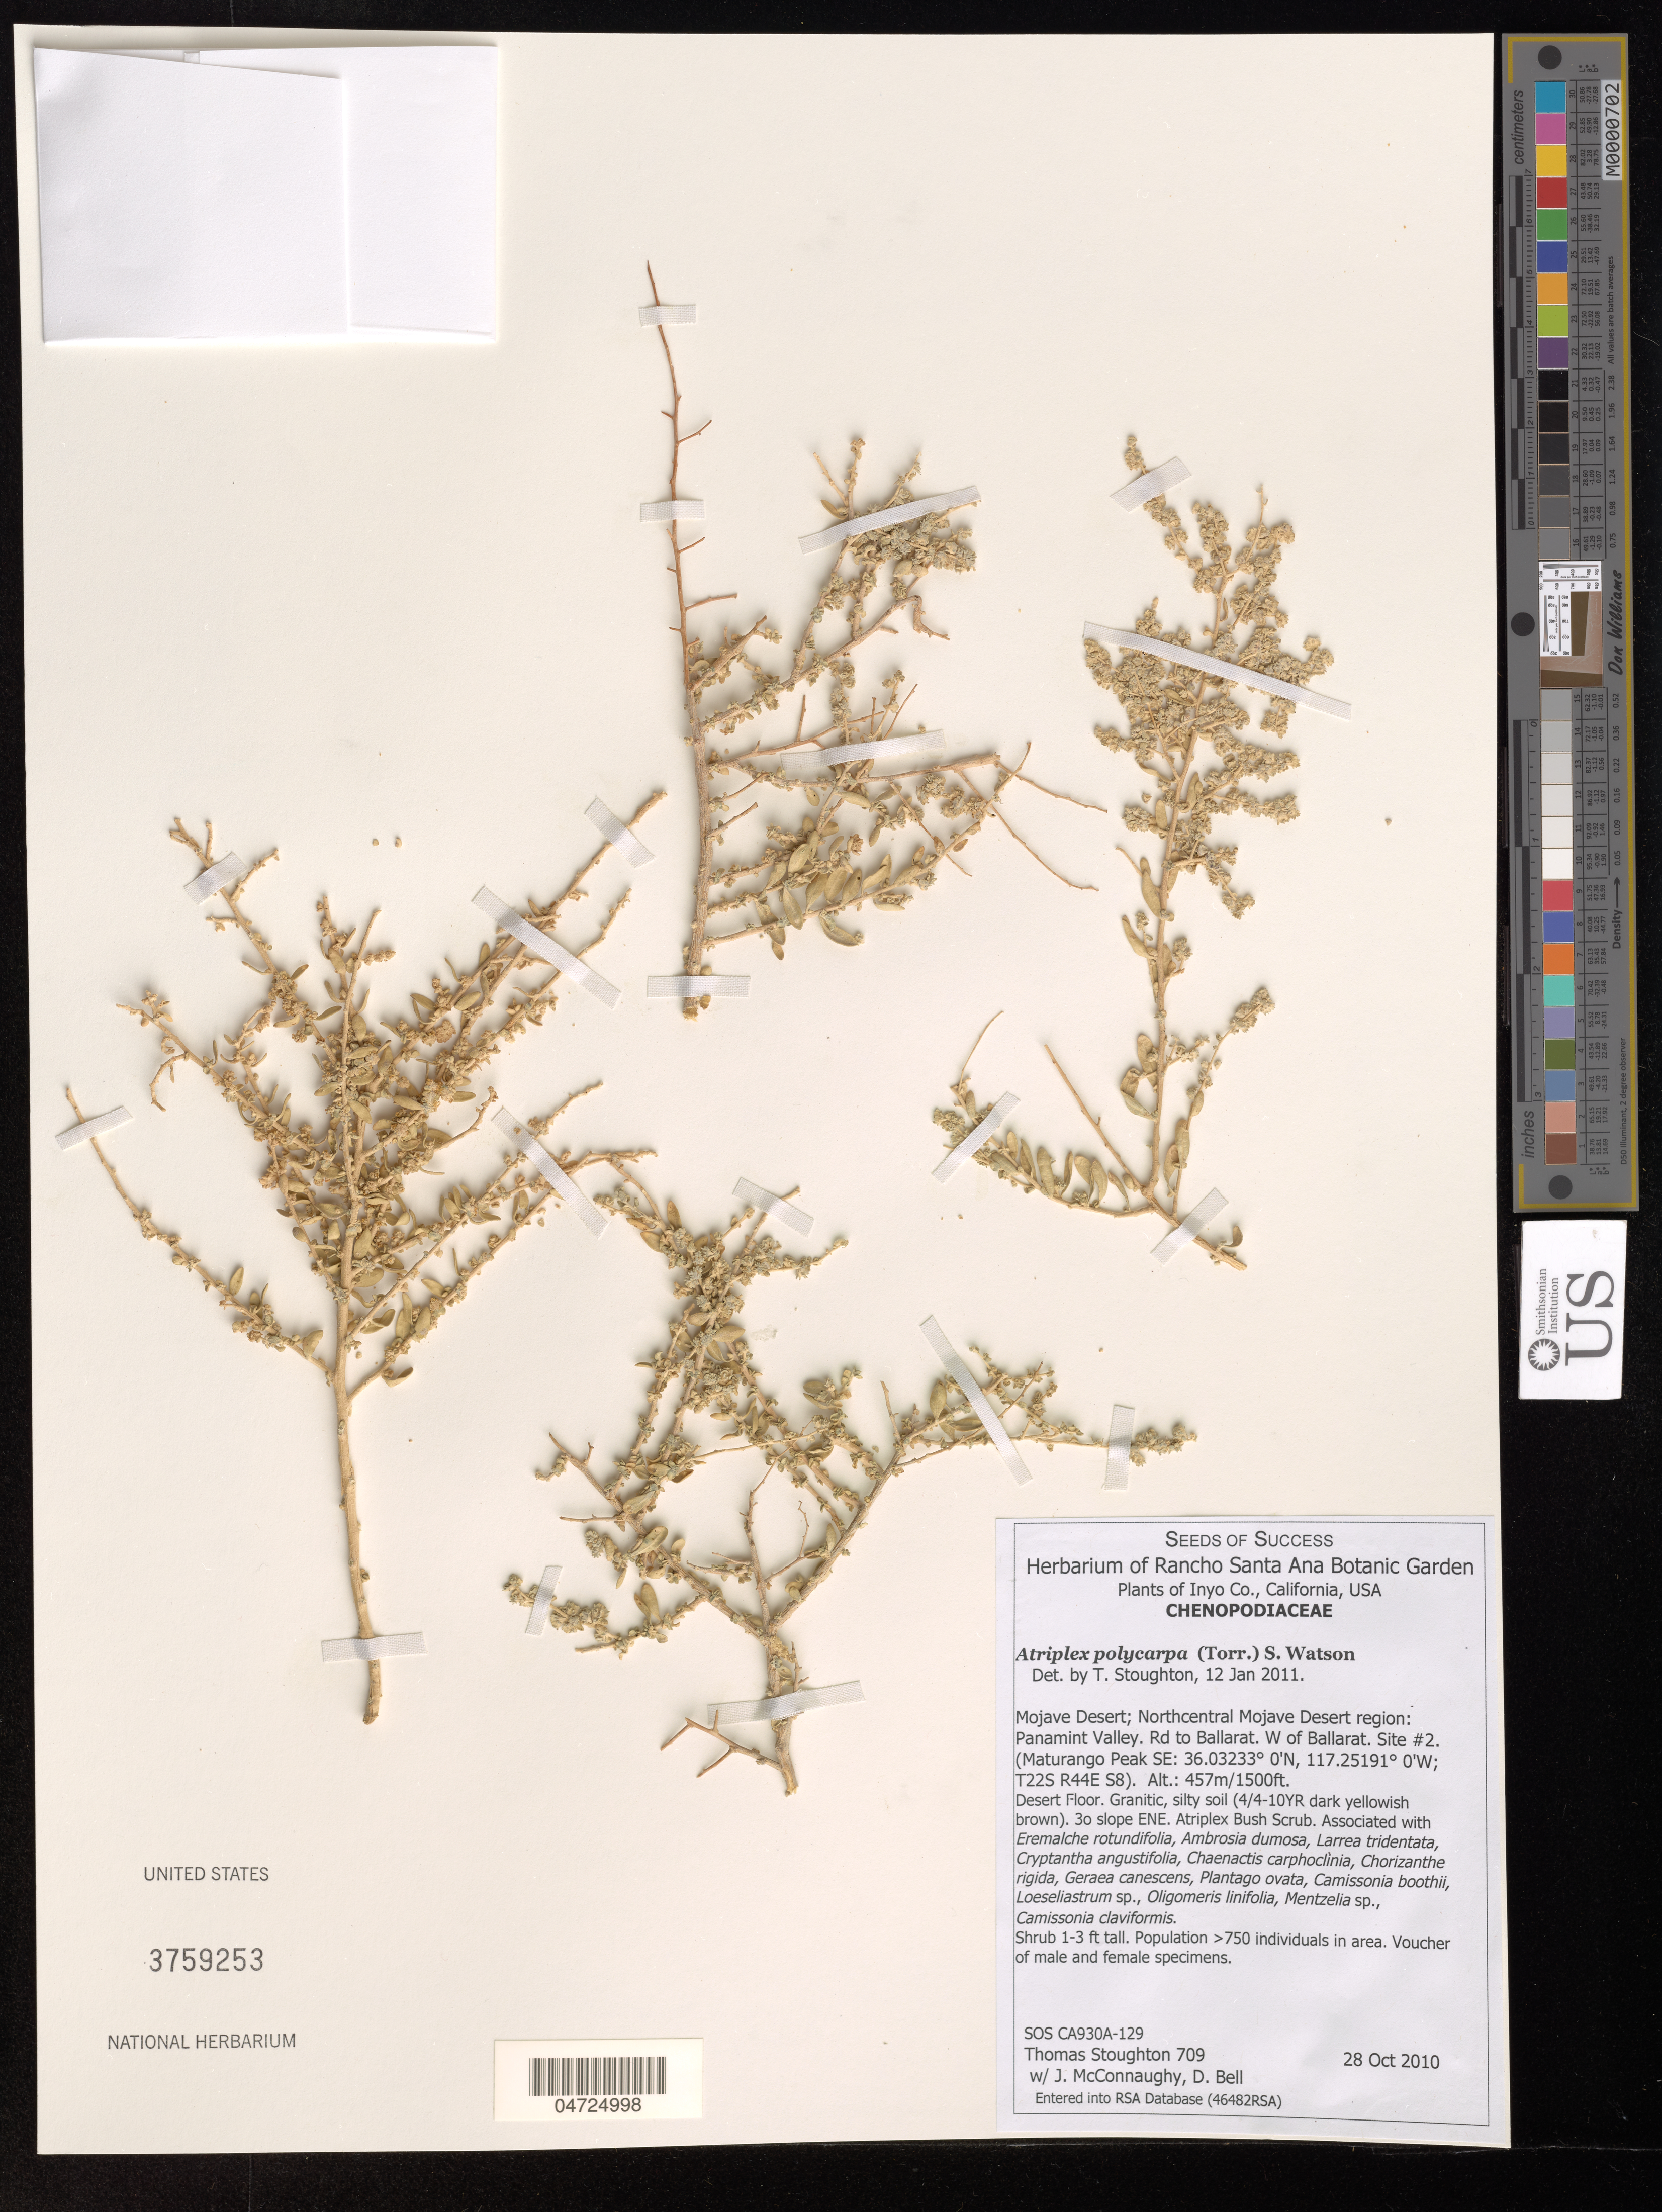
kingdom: Plantae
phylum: Tracheophyta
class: Magnoliopsida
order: Caryophyllales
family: Amaranthaceae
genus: Atriplex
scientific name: Atriplex polycarpa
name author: (Torr.) S. Watson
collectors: T. Stoughton, J. McConnaughy & D. Bell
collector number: SOS CA930A-129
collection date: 2010-10-28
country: United States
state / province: California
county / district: Inyo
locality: Inyo Co. Mojave Desert; Northcentral Mojave Desert region: Panamint Valley. Rd to Ballarat. W of Ballarat. Site #2. (Maturango Peak SE; T22S R44E S8)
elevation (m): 457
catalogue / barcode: US 3759253